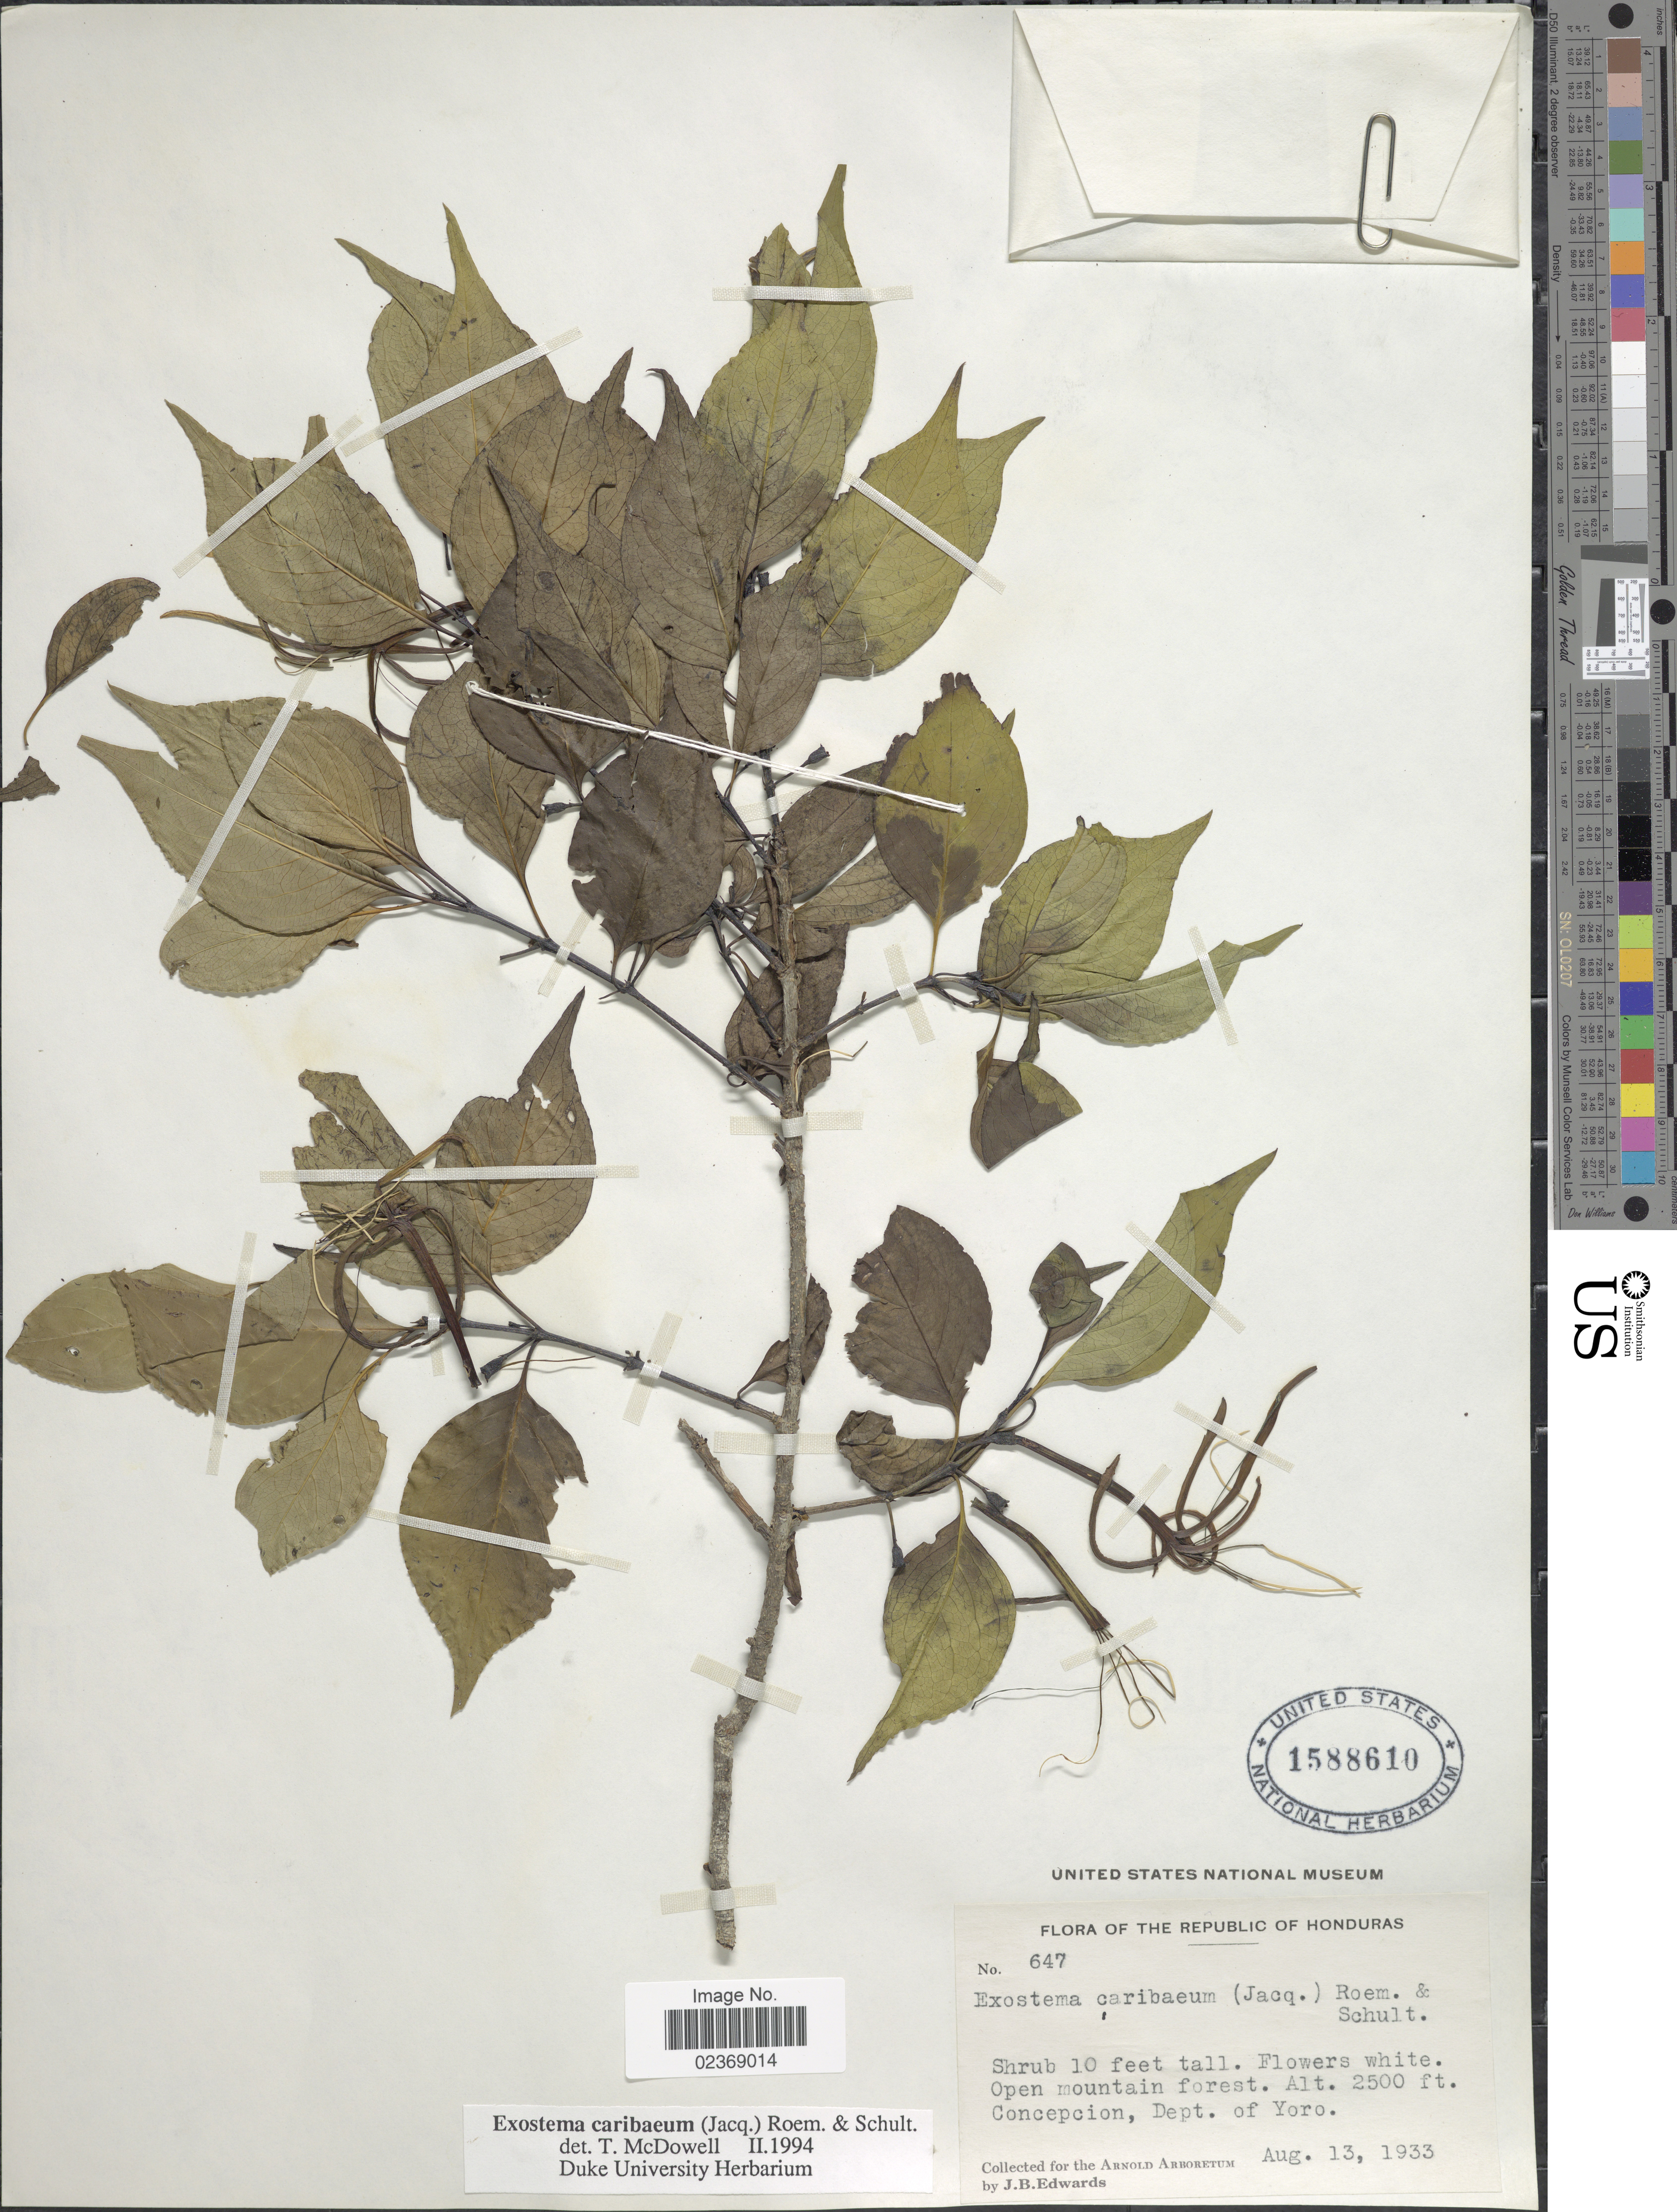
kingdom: Plantae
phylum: Tracheophyta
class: Magnoliopsida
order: Gentianales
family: Rubiaceae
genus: Exostema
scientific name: Exostema caribaeum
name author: (Jacq.) Roem. & Schult.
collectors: J. B. Edwards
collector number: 647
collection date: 1933-08-13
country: Honduras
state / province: Yoro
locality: Republic of Honduras, Open mountain forest. Concepcion, Dept. of Yoro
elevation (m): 762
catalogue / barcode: US 1588610